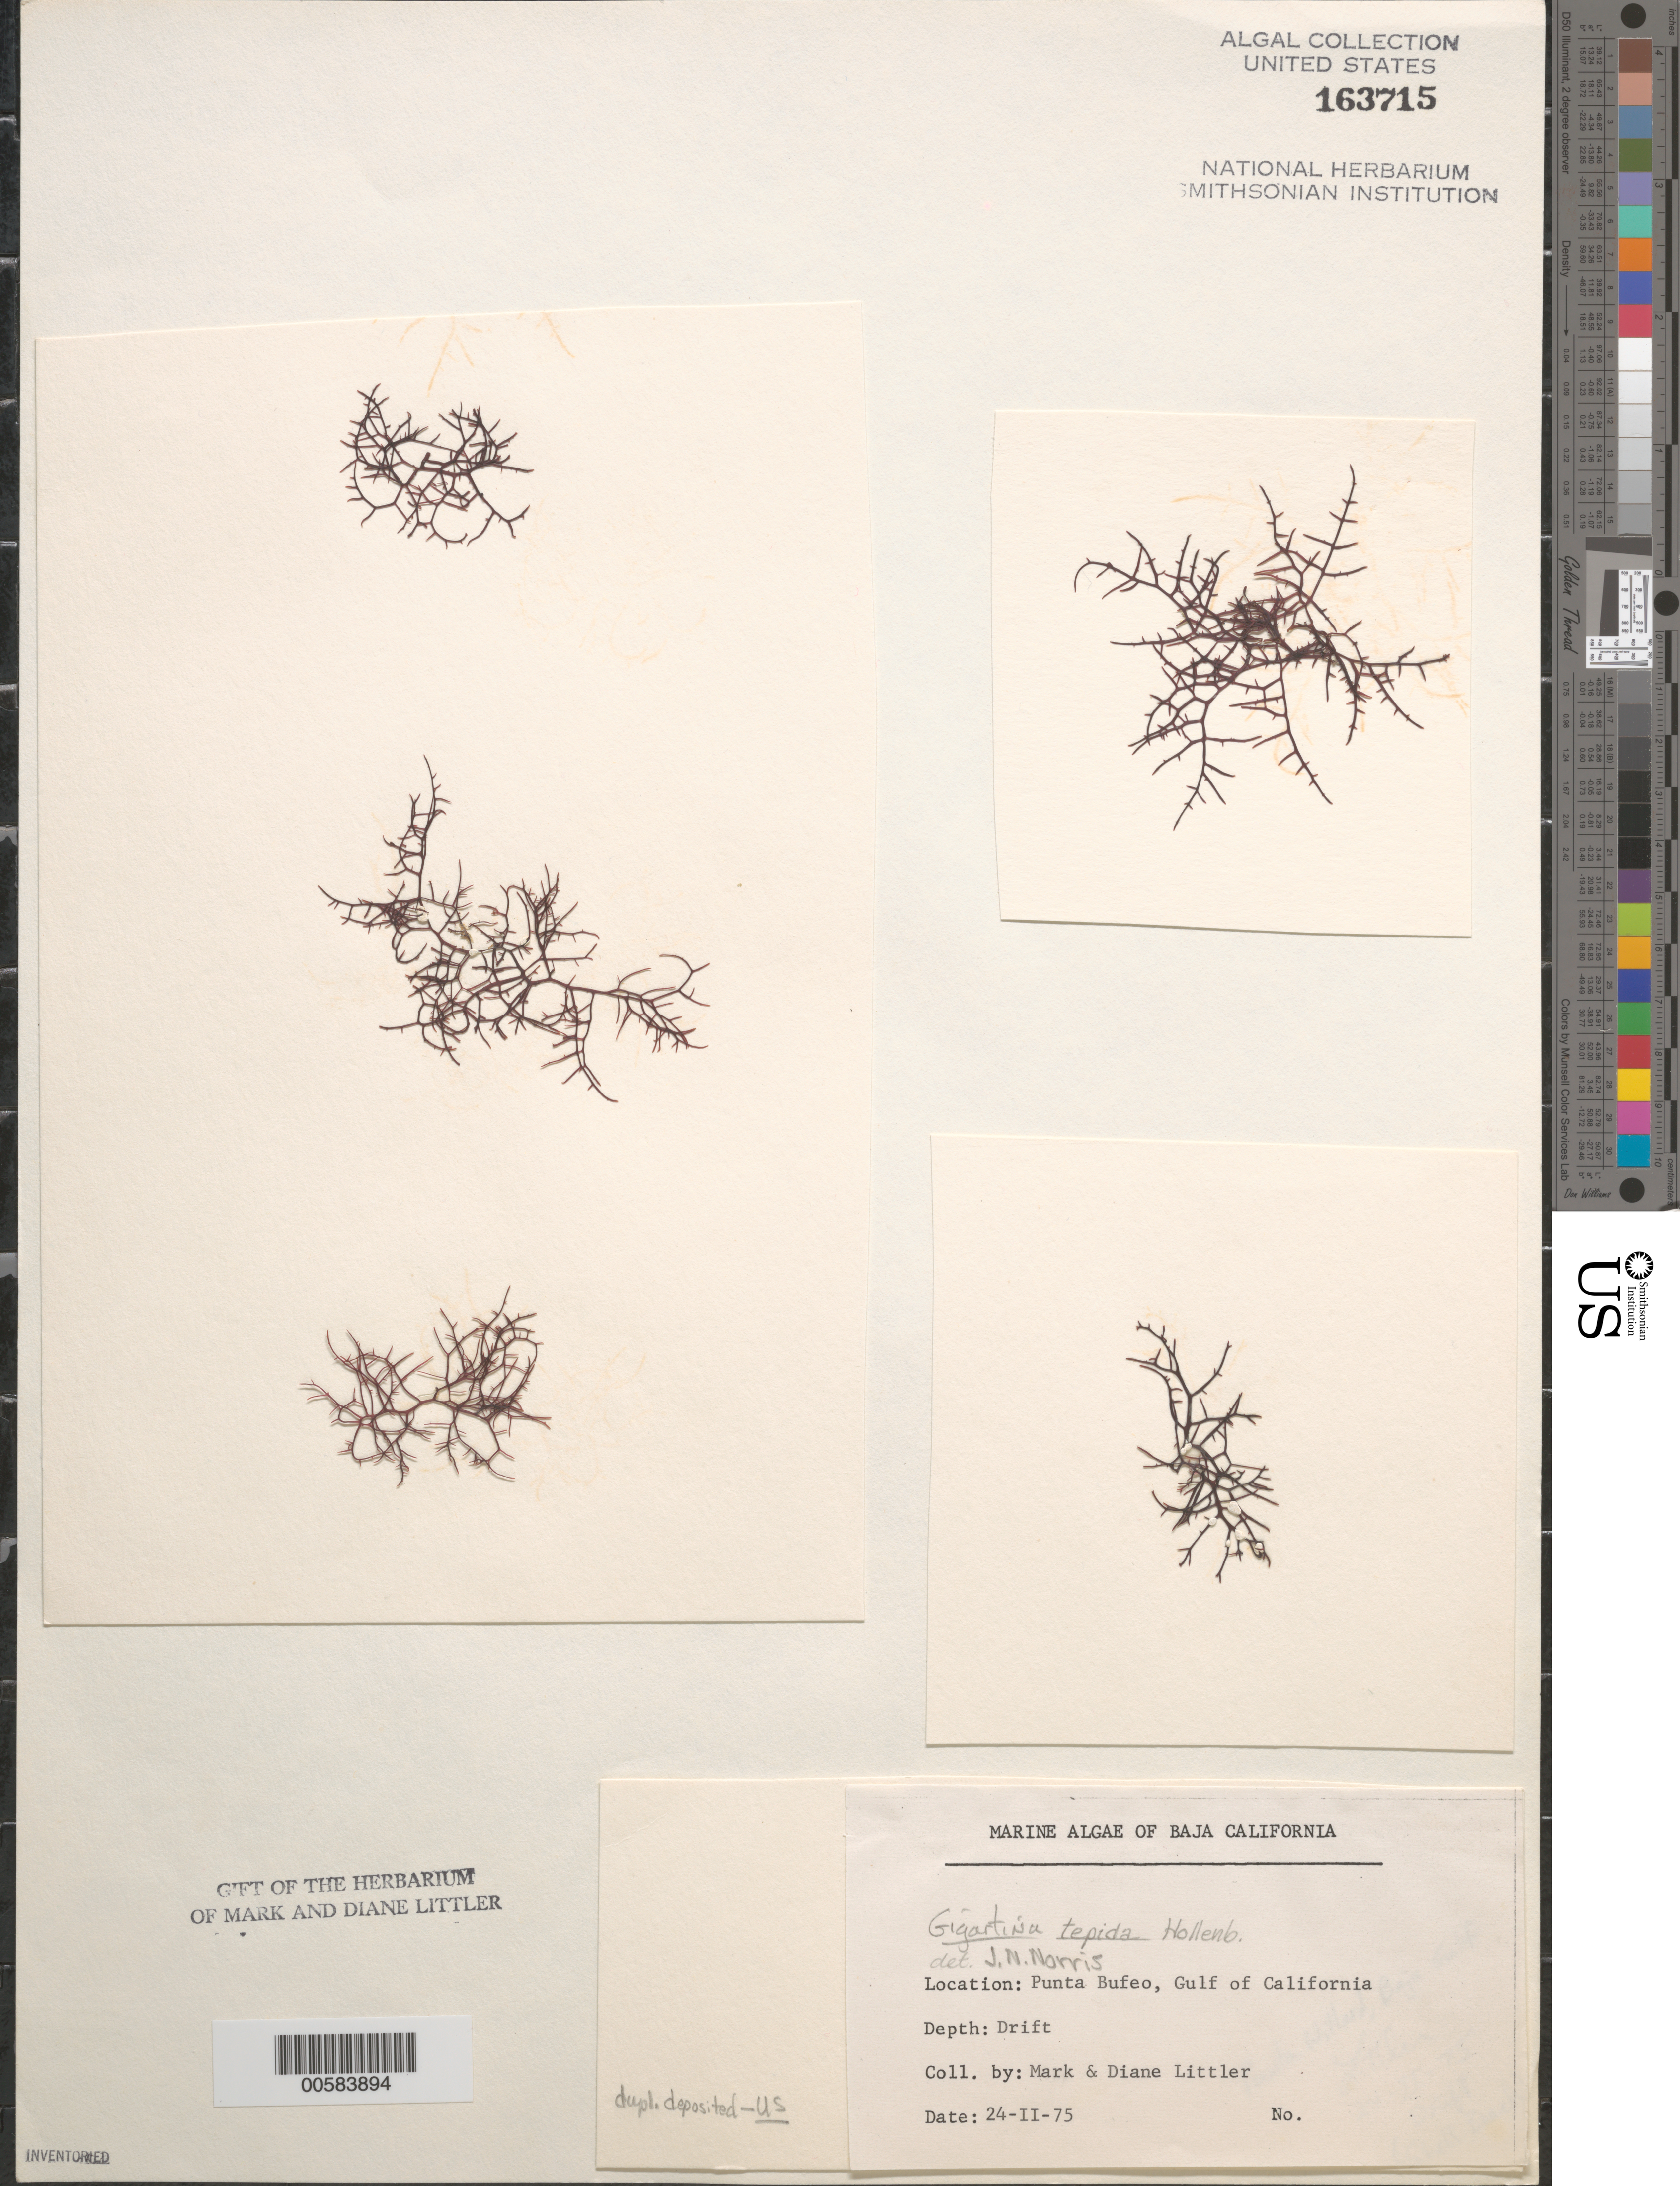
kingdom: Plantae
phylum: Rhodophyta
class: Florideophyceae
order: Gigartinales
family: Gigartinaceae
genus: Chondracanthus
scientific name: Chondracanthus tepidus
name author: (Hollenb.) Guiry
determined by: Algae name updating Project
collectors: M. M. Littler & D. S. Littler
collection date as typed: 24 Feb 1975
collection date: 1975-02-24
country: Mexico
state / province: Baja California Norte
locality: Punta Bufeo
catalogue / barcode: US 163715